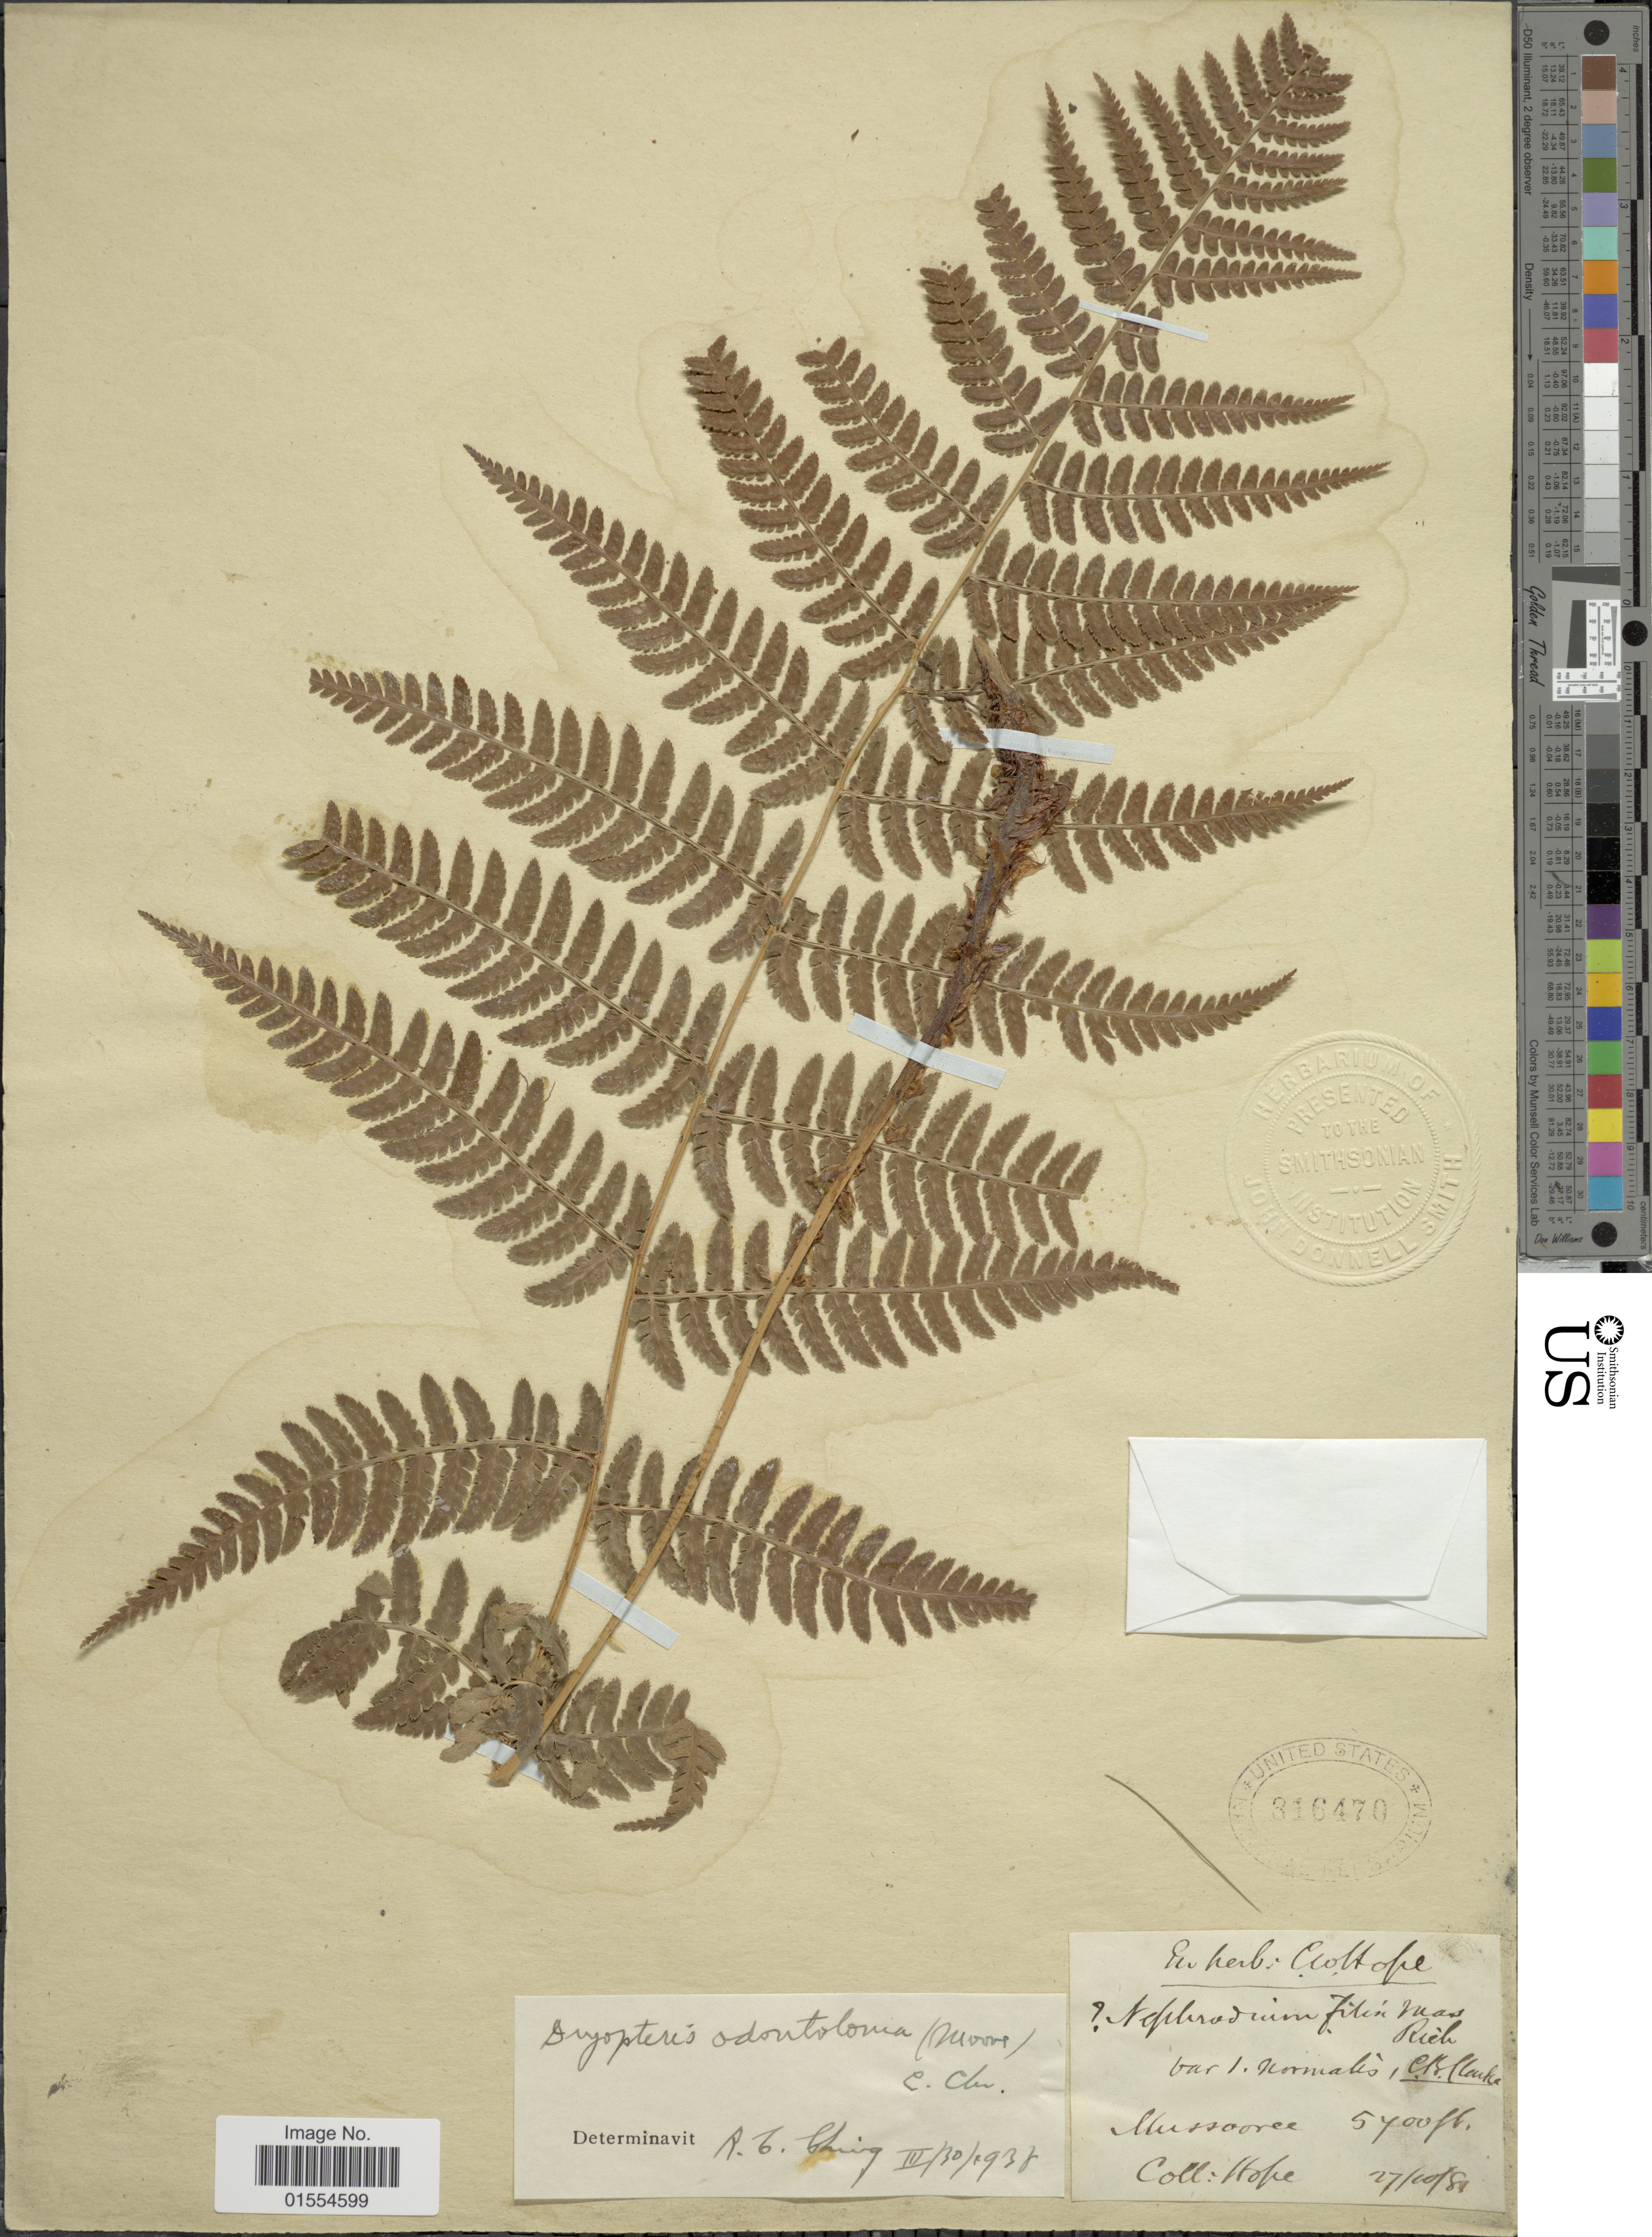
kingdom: Plantae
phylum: Tracheophyta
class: Polypodiopsida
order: Polypodiales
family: Dryopteridaceae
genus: Dryopteris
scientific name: Dryopteris odontoloma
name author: (Bedd.) C. Chr.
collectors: Hope, W.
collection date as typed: Transcribed d/m/y: 27/10/81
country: India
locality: Mussooree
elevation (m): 1646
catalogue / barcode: US 316470